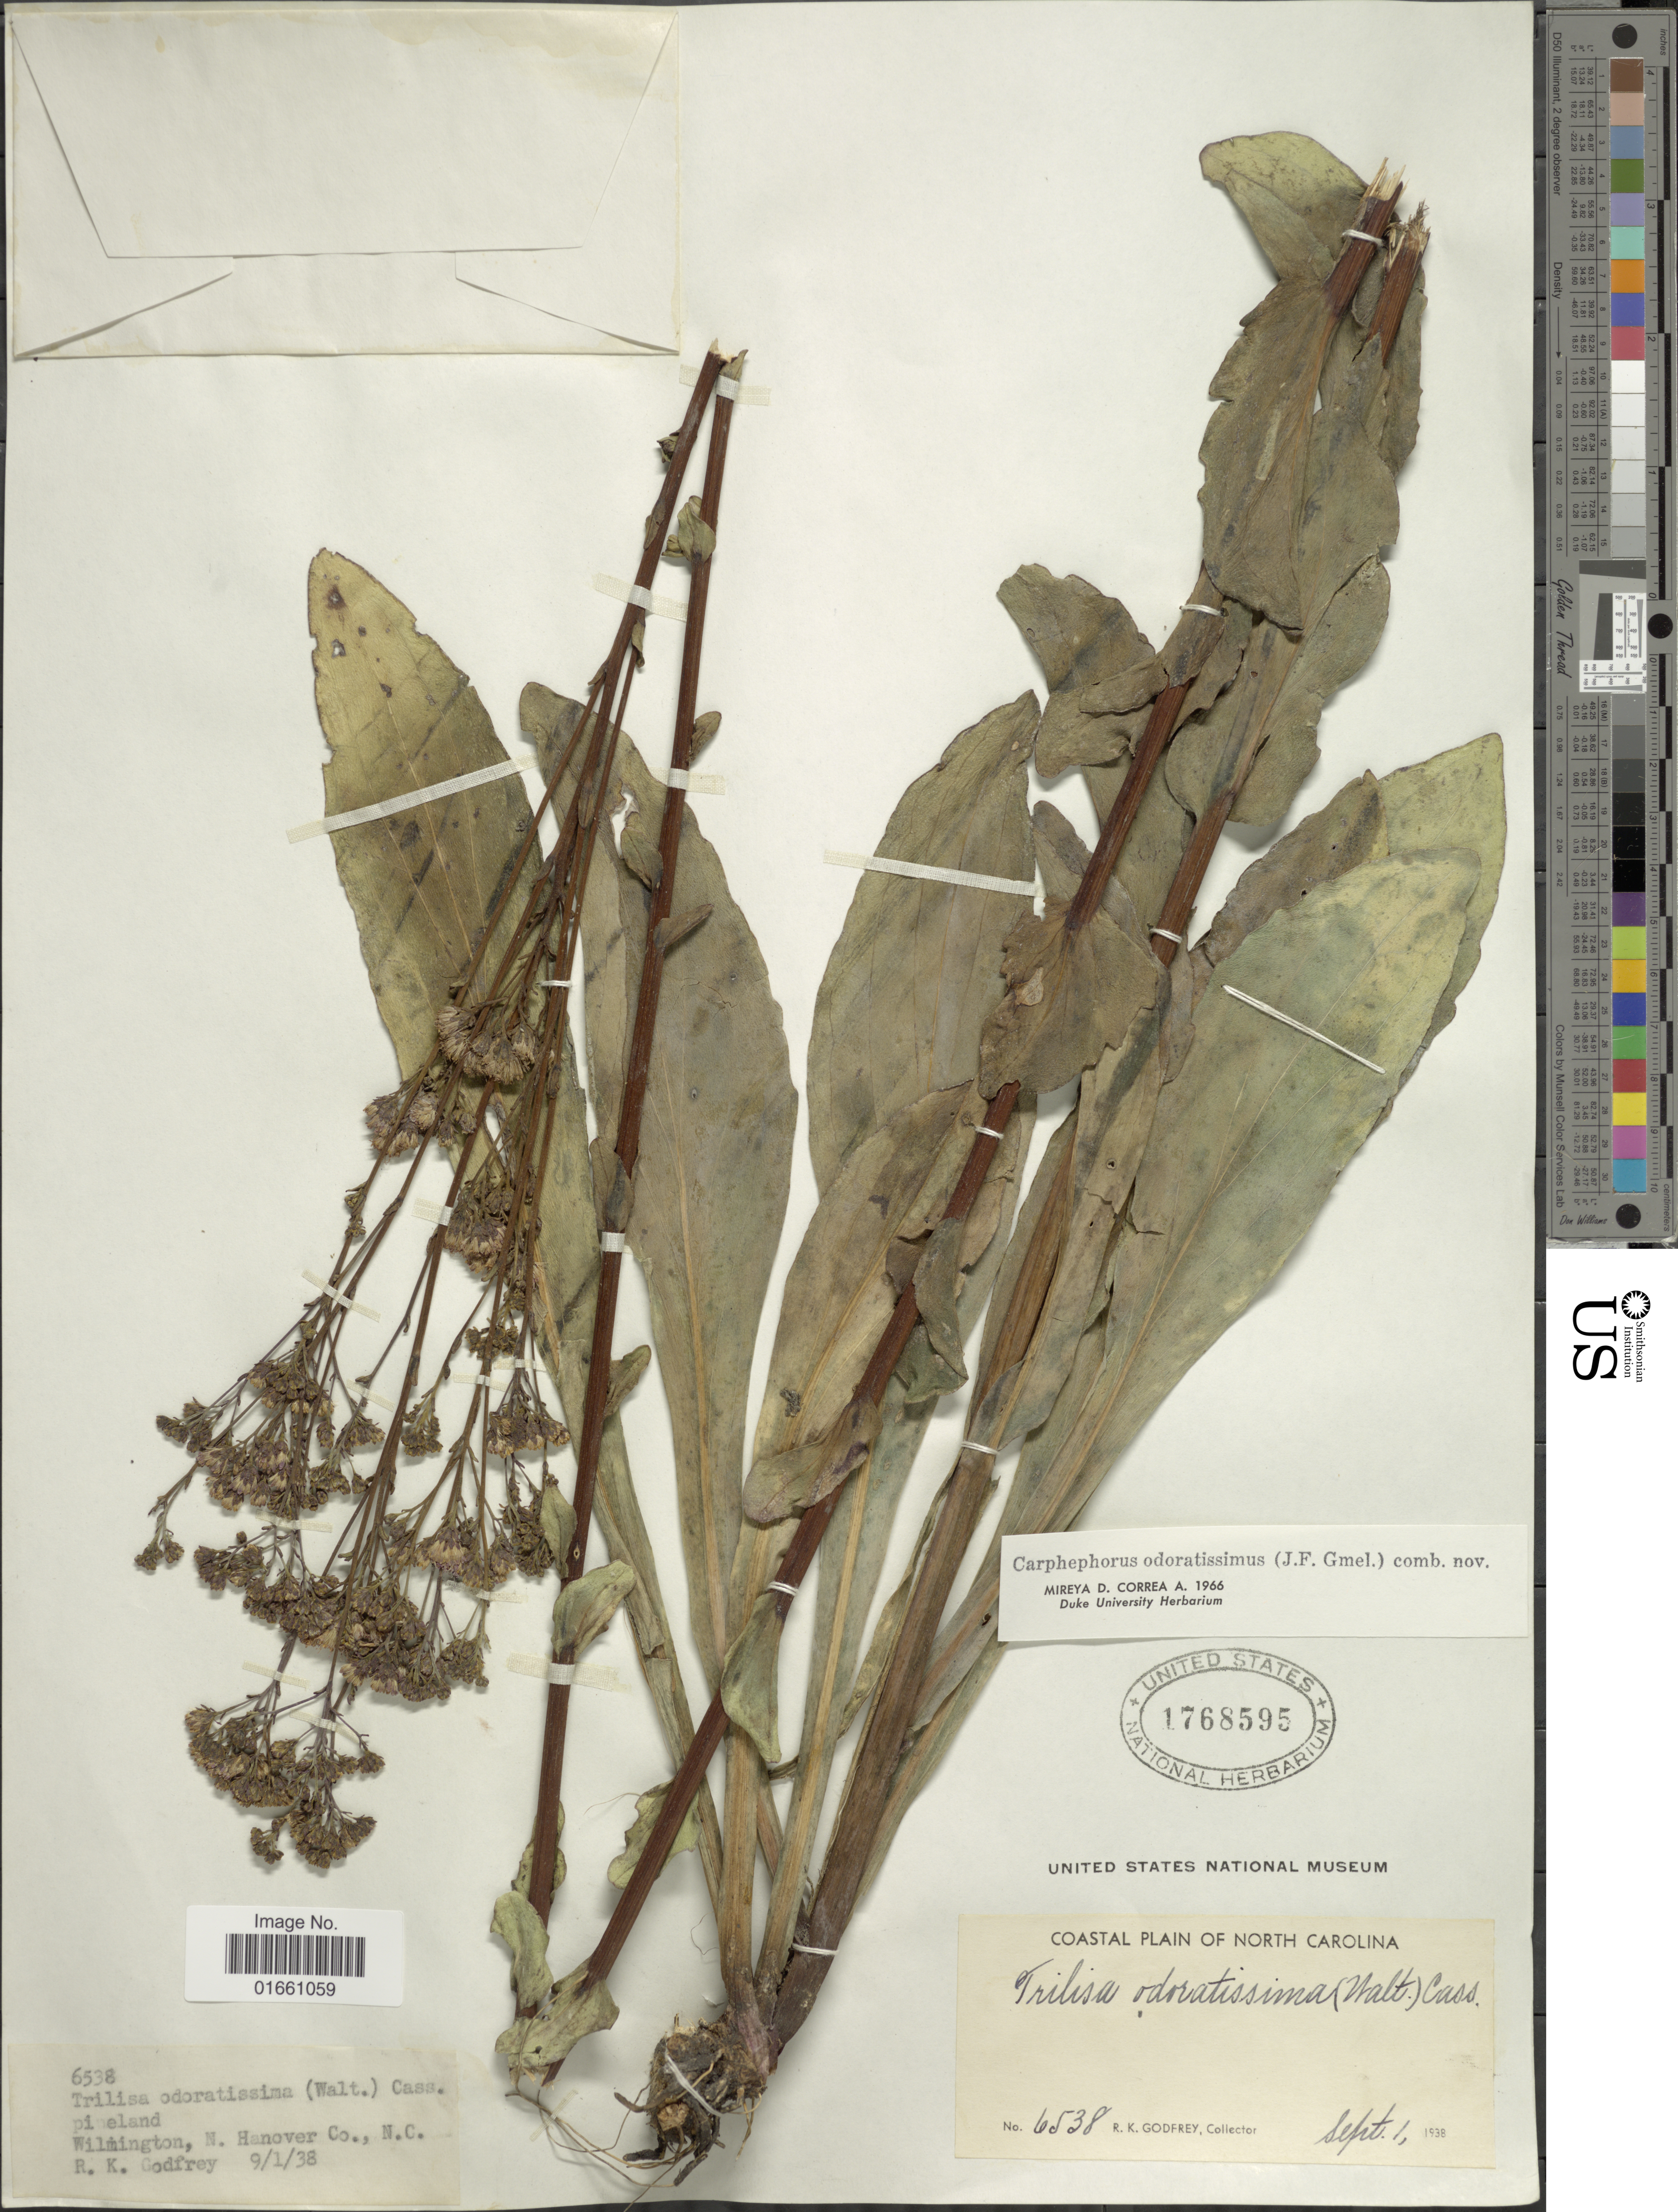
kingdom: Plantae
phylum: Tracheophyta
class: Magnoliopsida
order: Asterales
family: Asteraceae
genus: Trilisa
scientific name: Trilisa odoratissima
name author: (J.F. Gmel.) Cass.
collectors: R. K. Godfrey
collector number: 6538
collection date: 1938-09-01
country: United States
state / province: North Carolina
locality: Pineland, Wilmington, N. Hanover Co.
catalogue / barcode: US 1768595